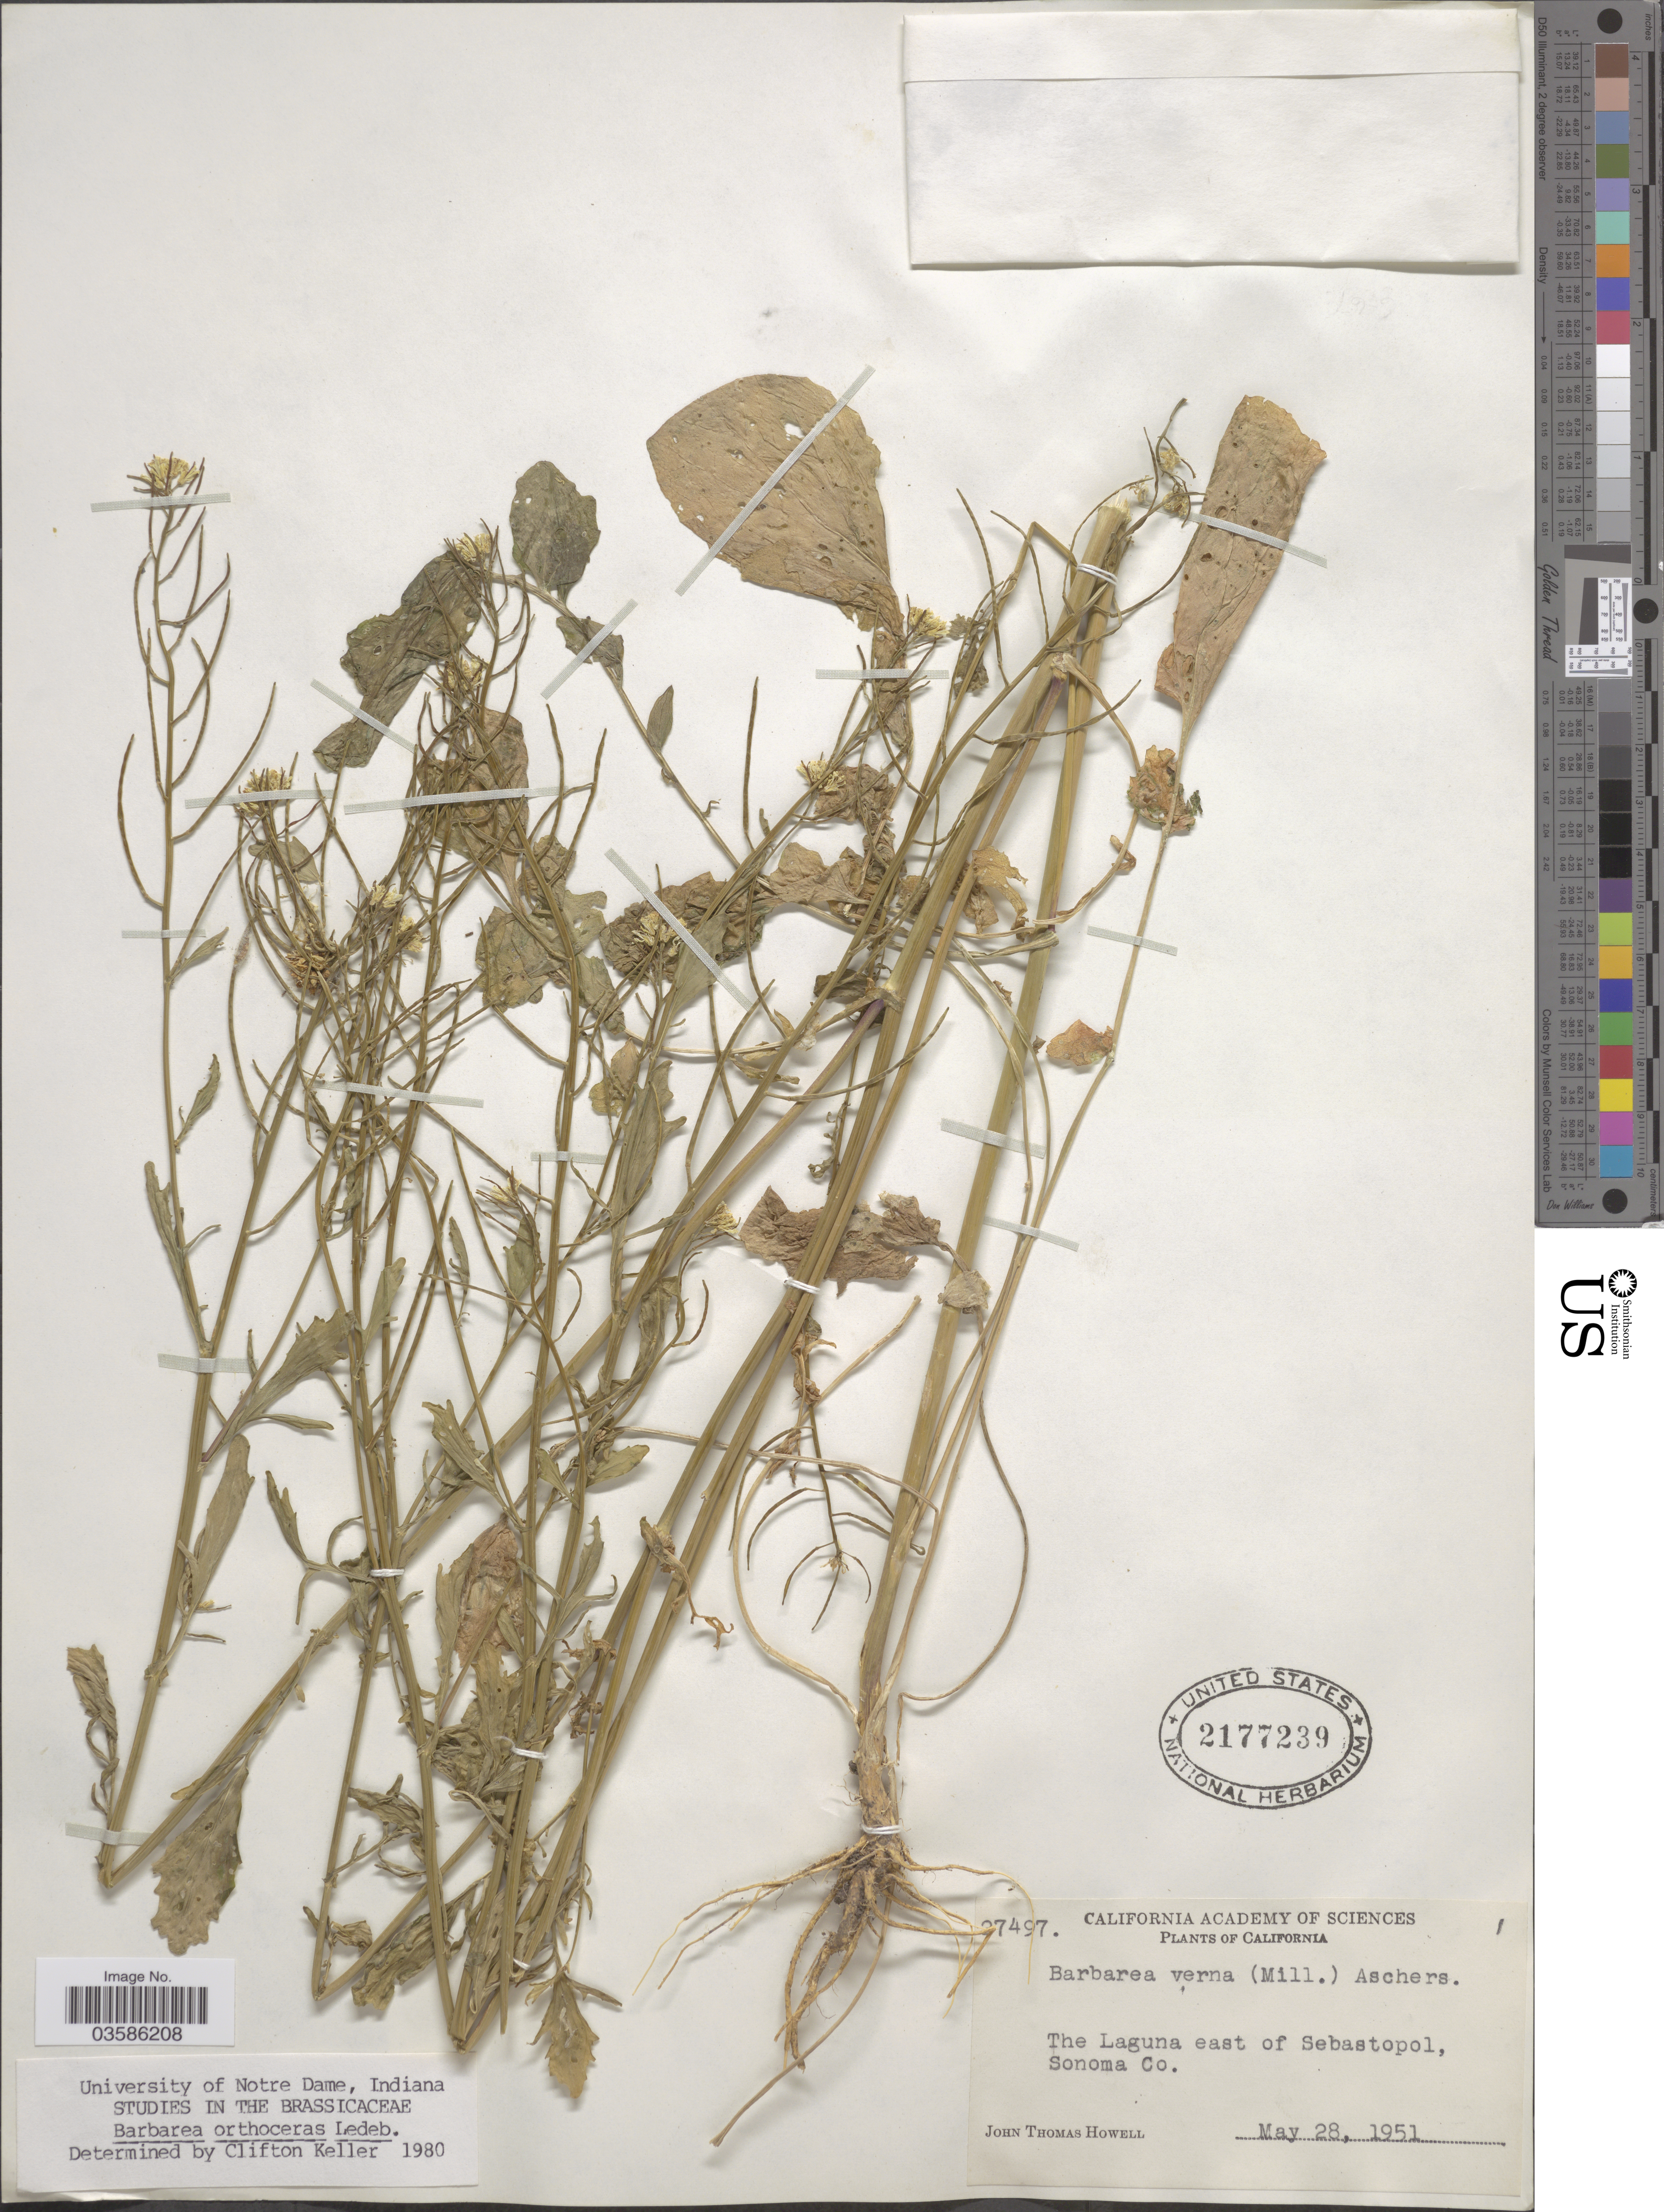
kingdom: Plantae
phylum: Tracheophyta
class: Magnoliopsida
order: Brassicales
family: Brassicaceae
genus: Barbarea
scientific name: Barbarea orthoceras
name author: Ledeb.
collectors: J. T. Howell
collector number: !7497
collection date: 1951-05-28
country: United States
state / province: California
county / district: Sonoma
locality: The Laguna east of Sebastopol, Sonoma Co.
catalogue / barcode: US 2177239